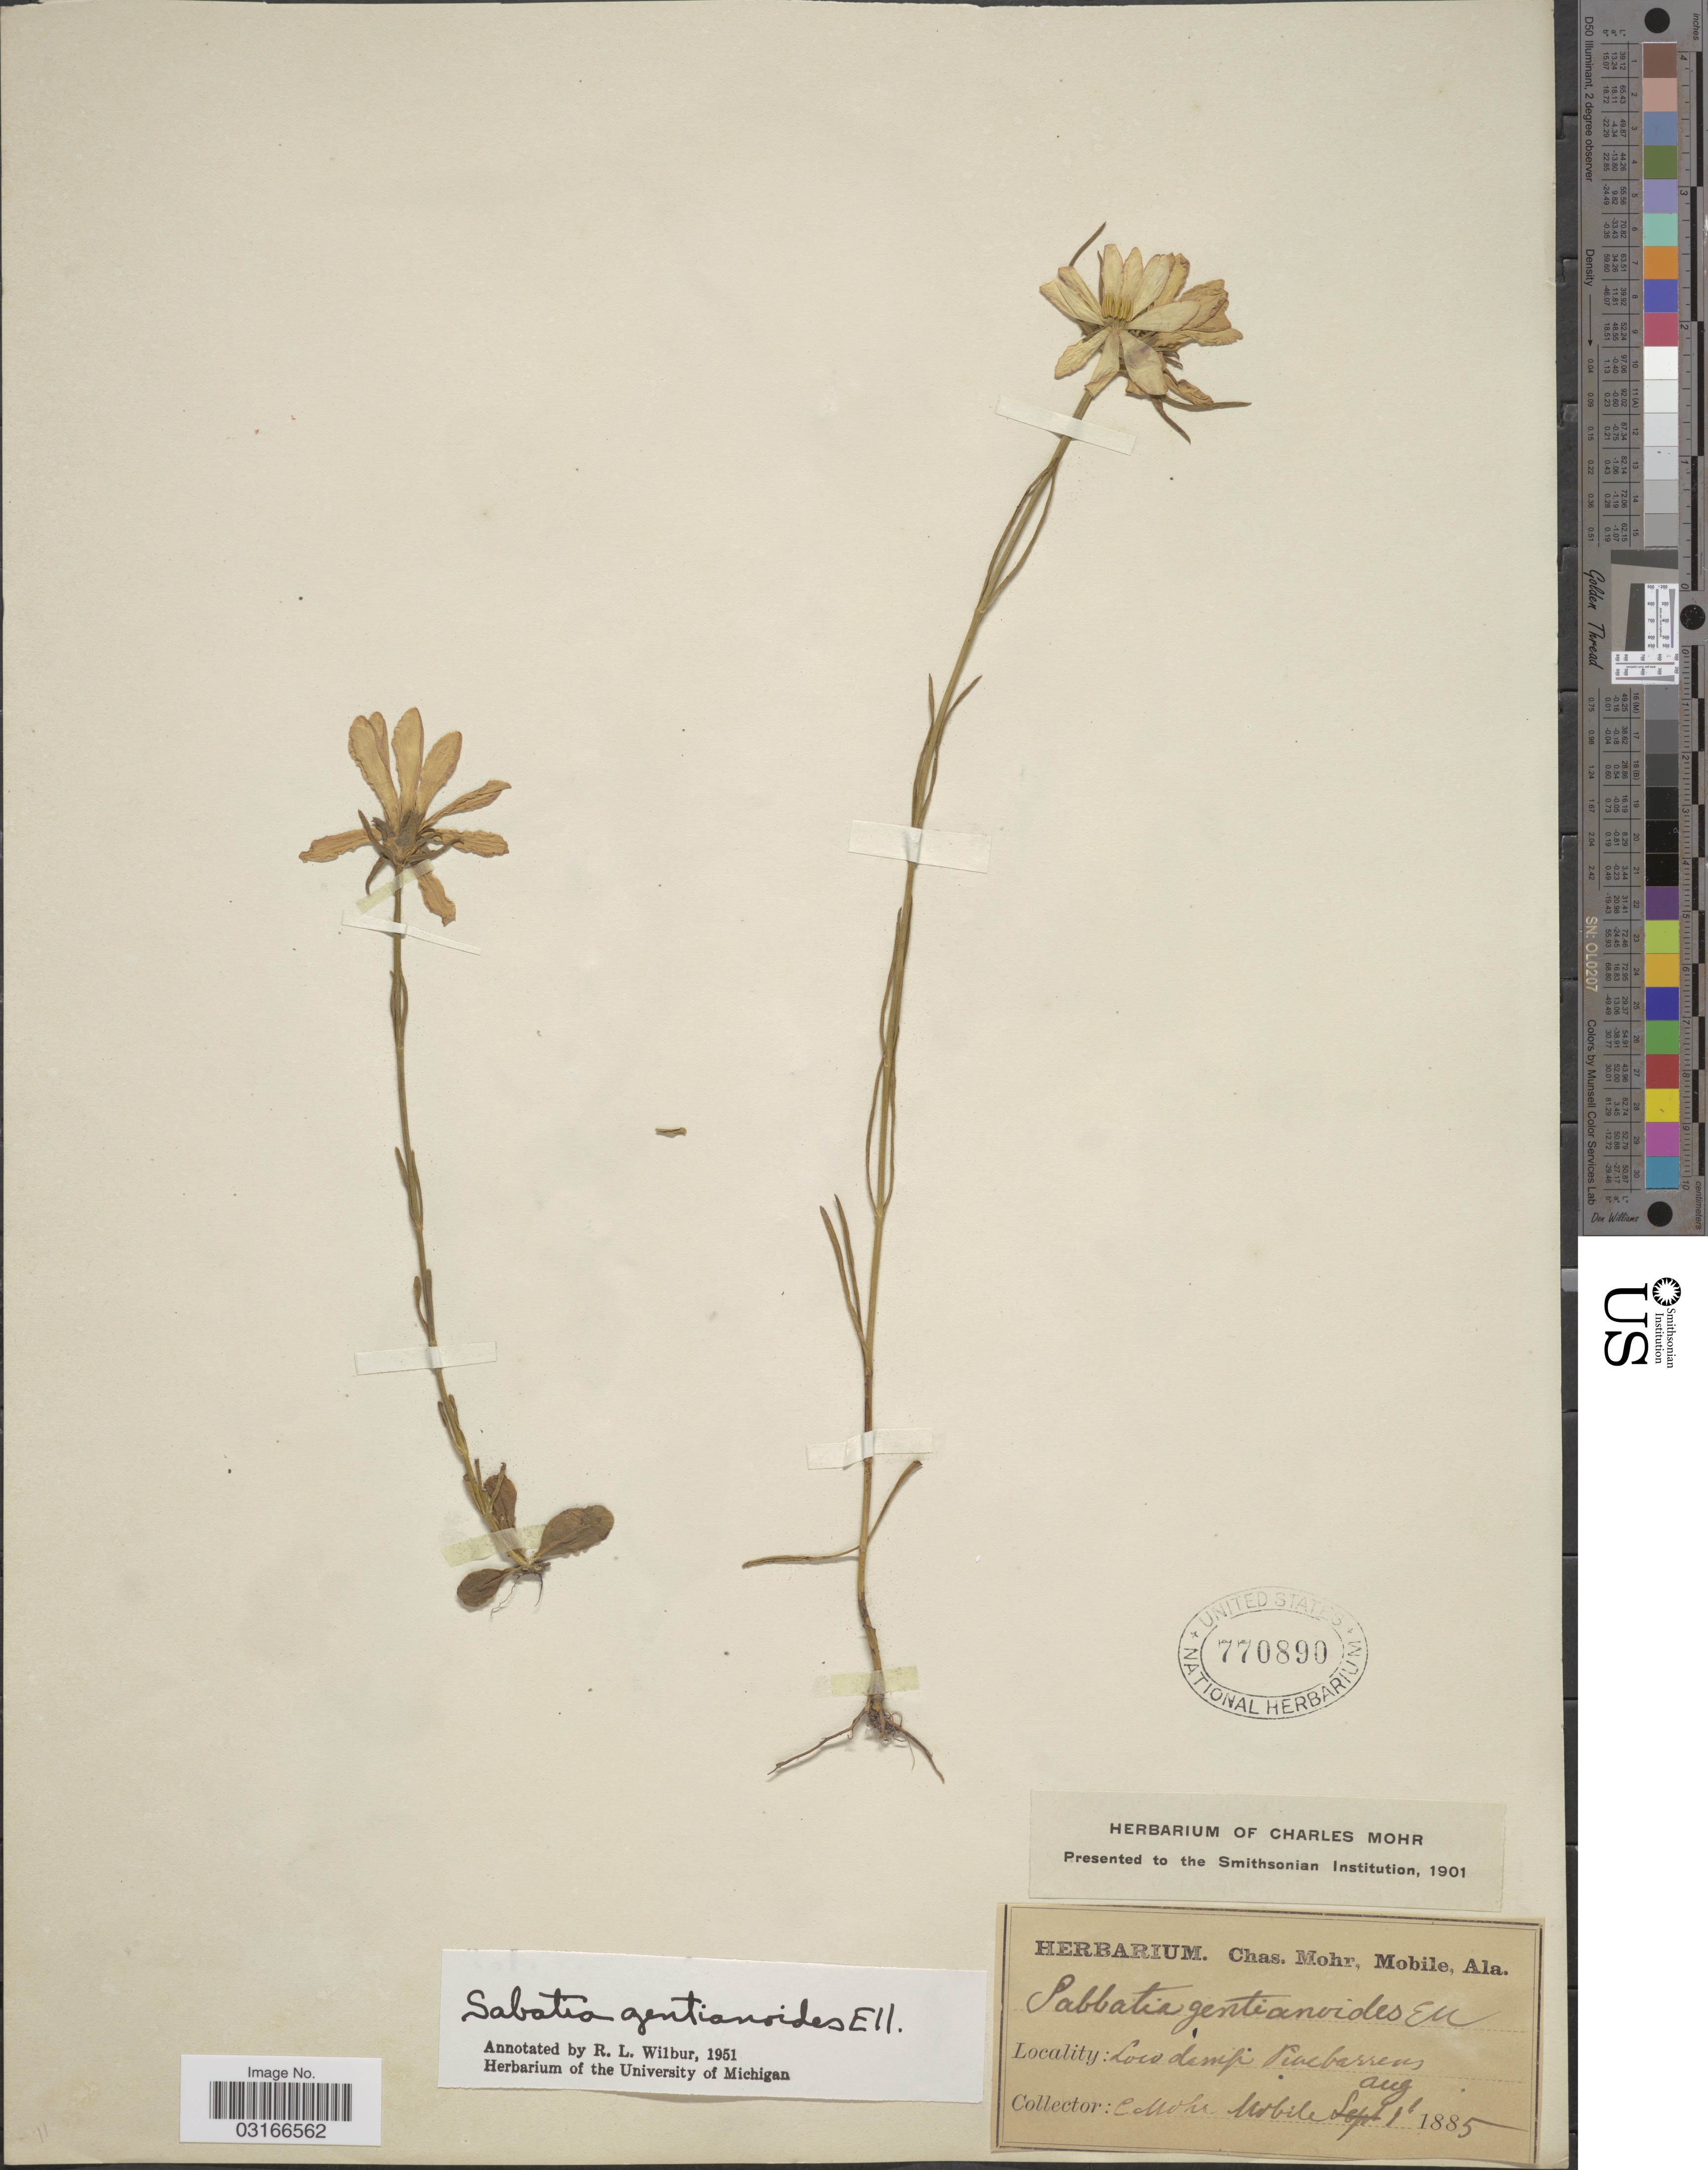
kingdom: Plantae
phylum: Tracheophyta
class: Magnoliopsida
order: Gentianales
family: Gentianaceae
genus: Sabatia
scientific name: Sabatia gentianoides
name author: Elliott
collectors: Mohr, C. T. (herbarium)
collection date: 1885-08-01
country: United States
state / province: Alabama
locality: Low damp Pinebarrens.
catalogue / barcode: US 770890